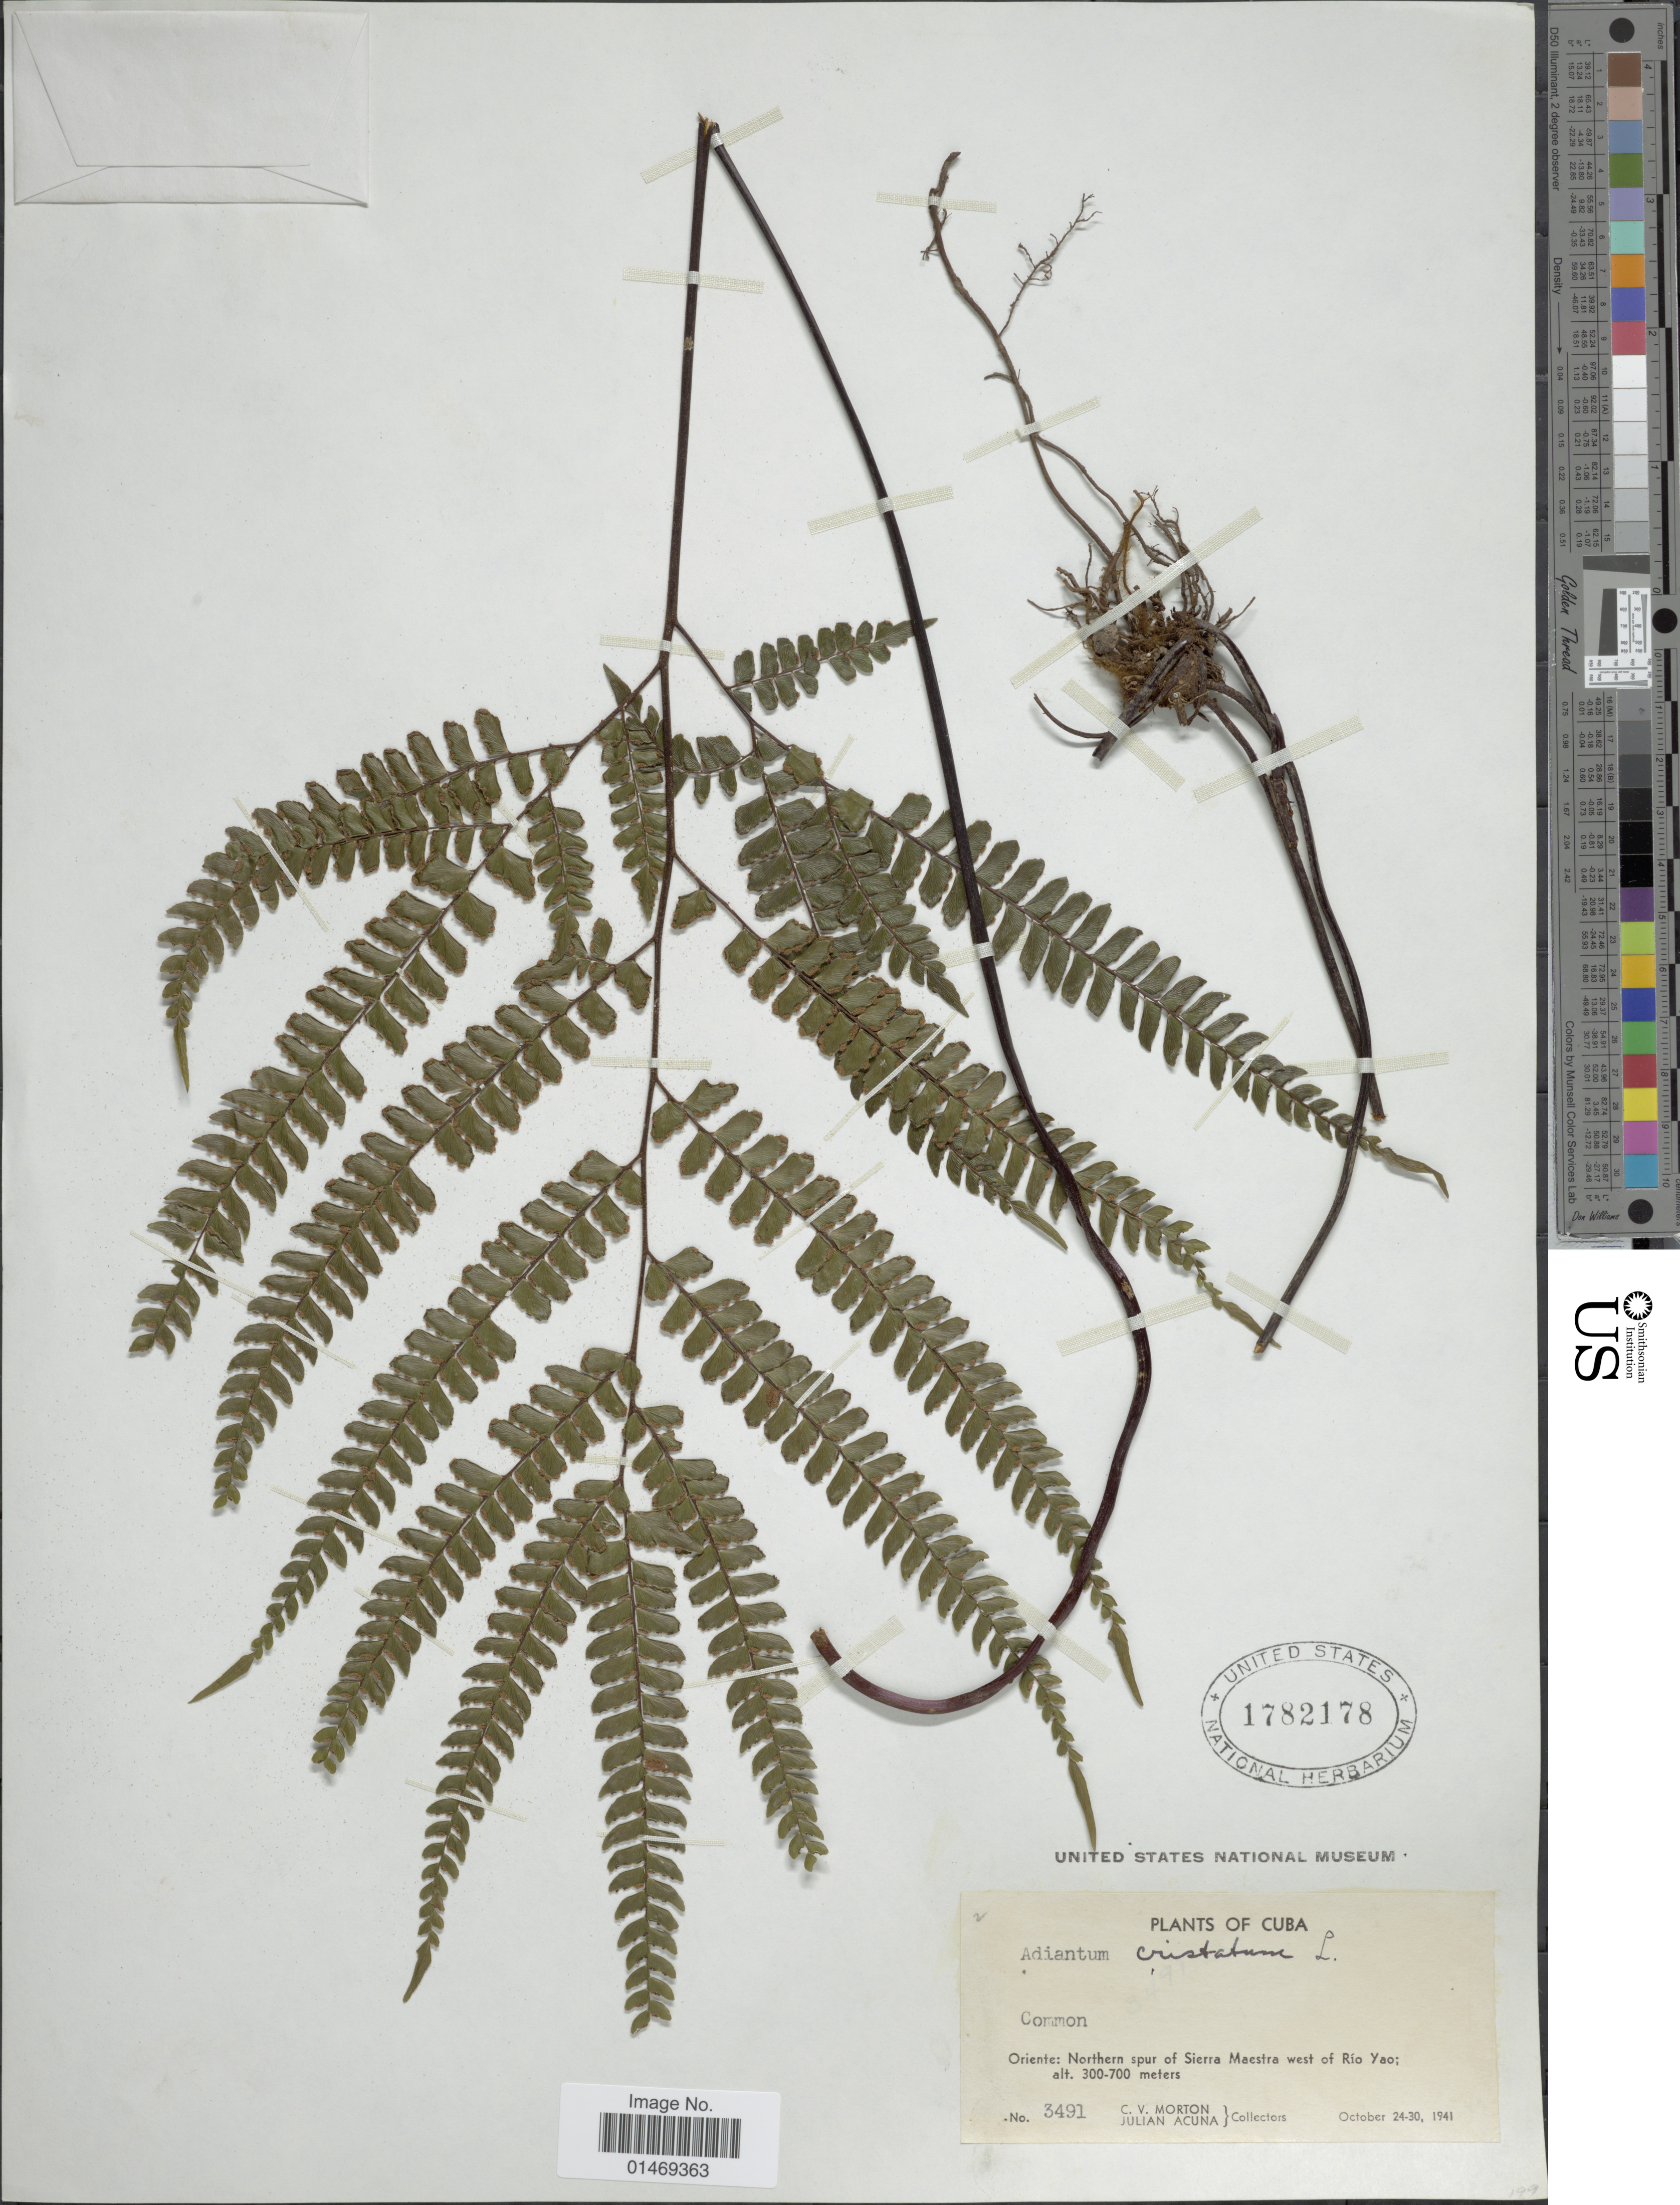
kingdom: Plantae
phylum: Tracheophyta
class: Polypodiopsida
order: Polypodiales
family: Pteridaceae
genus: Adiantum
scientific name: Adiantum pyramidale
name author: (L.) Willd.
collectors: C. V. Morton & J. B. Acuña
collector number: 3491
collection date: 1941-10-24/1941-10-30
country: Cuba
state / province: Oriente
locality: Northern spur of Sierra Maestra west of Rio Yao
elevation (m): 300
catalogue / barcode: US 1782178